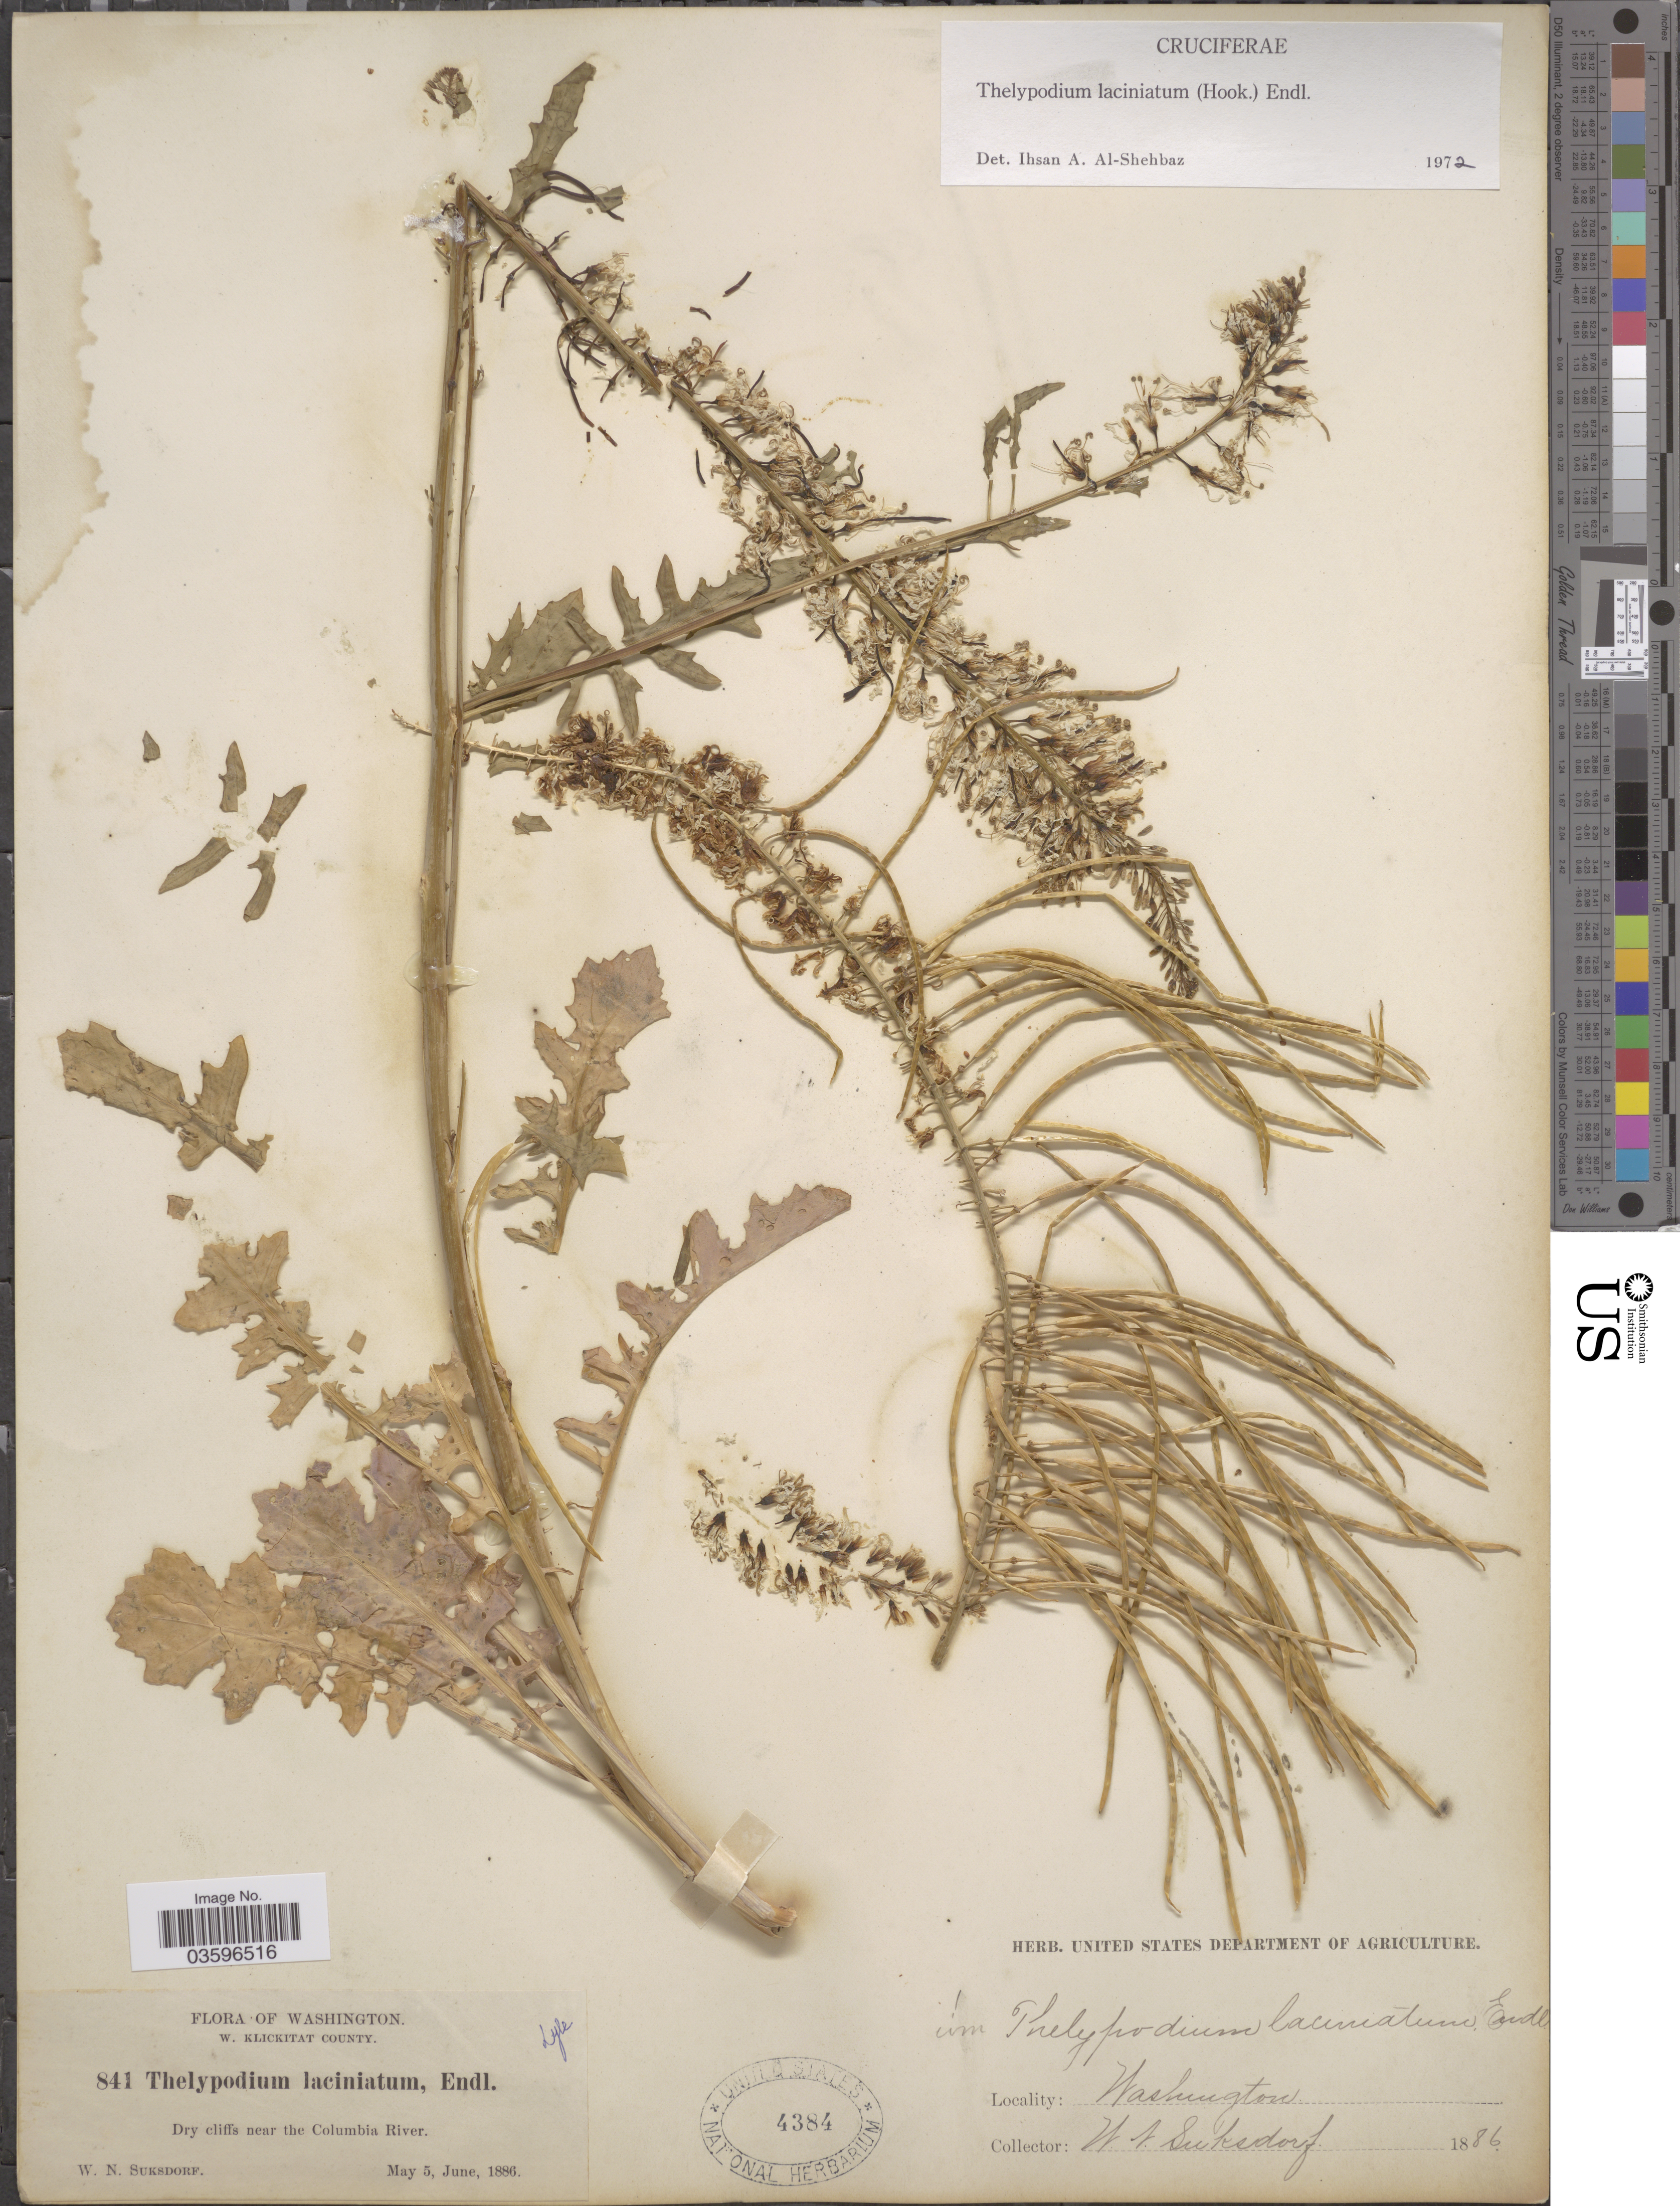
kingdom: Plantae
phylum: Tracheophyta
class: Magnoliopsida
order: Brassicales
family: Brassicaceae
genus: Thelypodium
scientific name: Thelypodium laciniatum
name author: (Hook.) Endl.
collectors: W. N. Suksdorf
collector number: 841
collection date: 1886-05-05/1886-06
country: United States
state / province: Washington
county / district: Klickitat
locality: W. Klickitat County. Dry cliffs near the Columbia River.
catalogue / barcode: US 4384